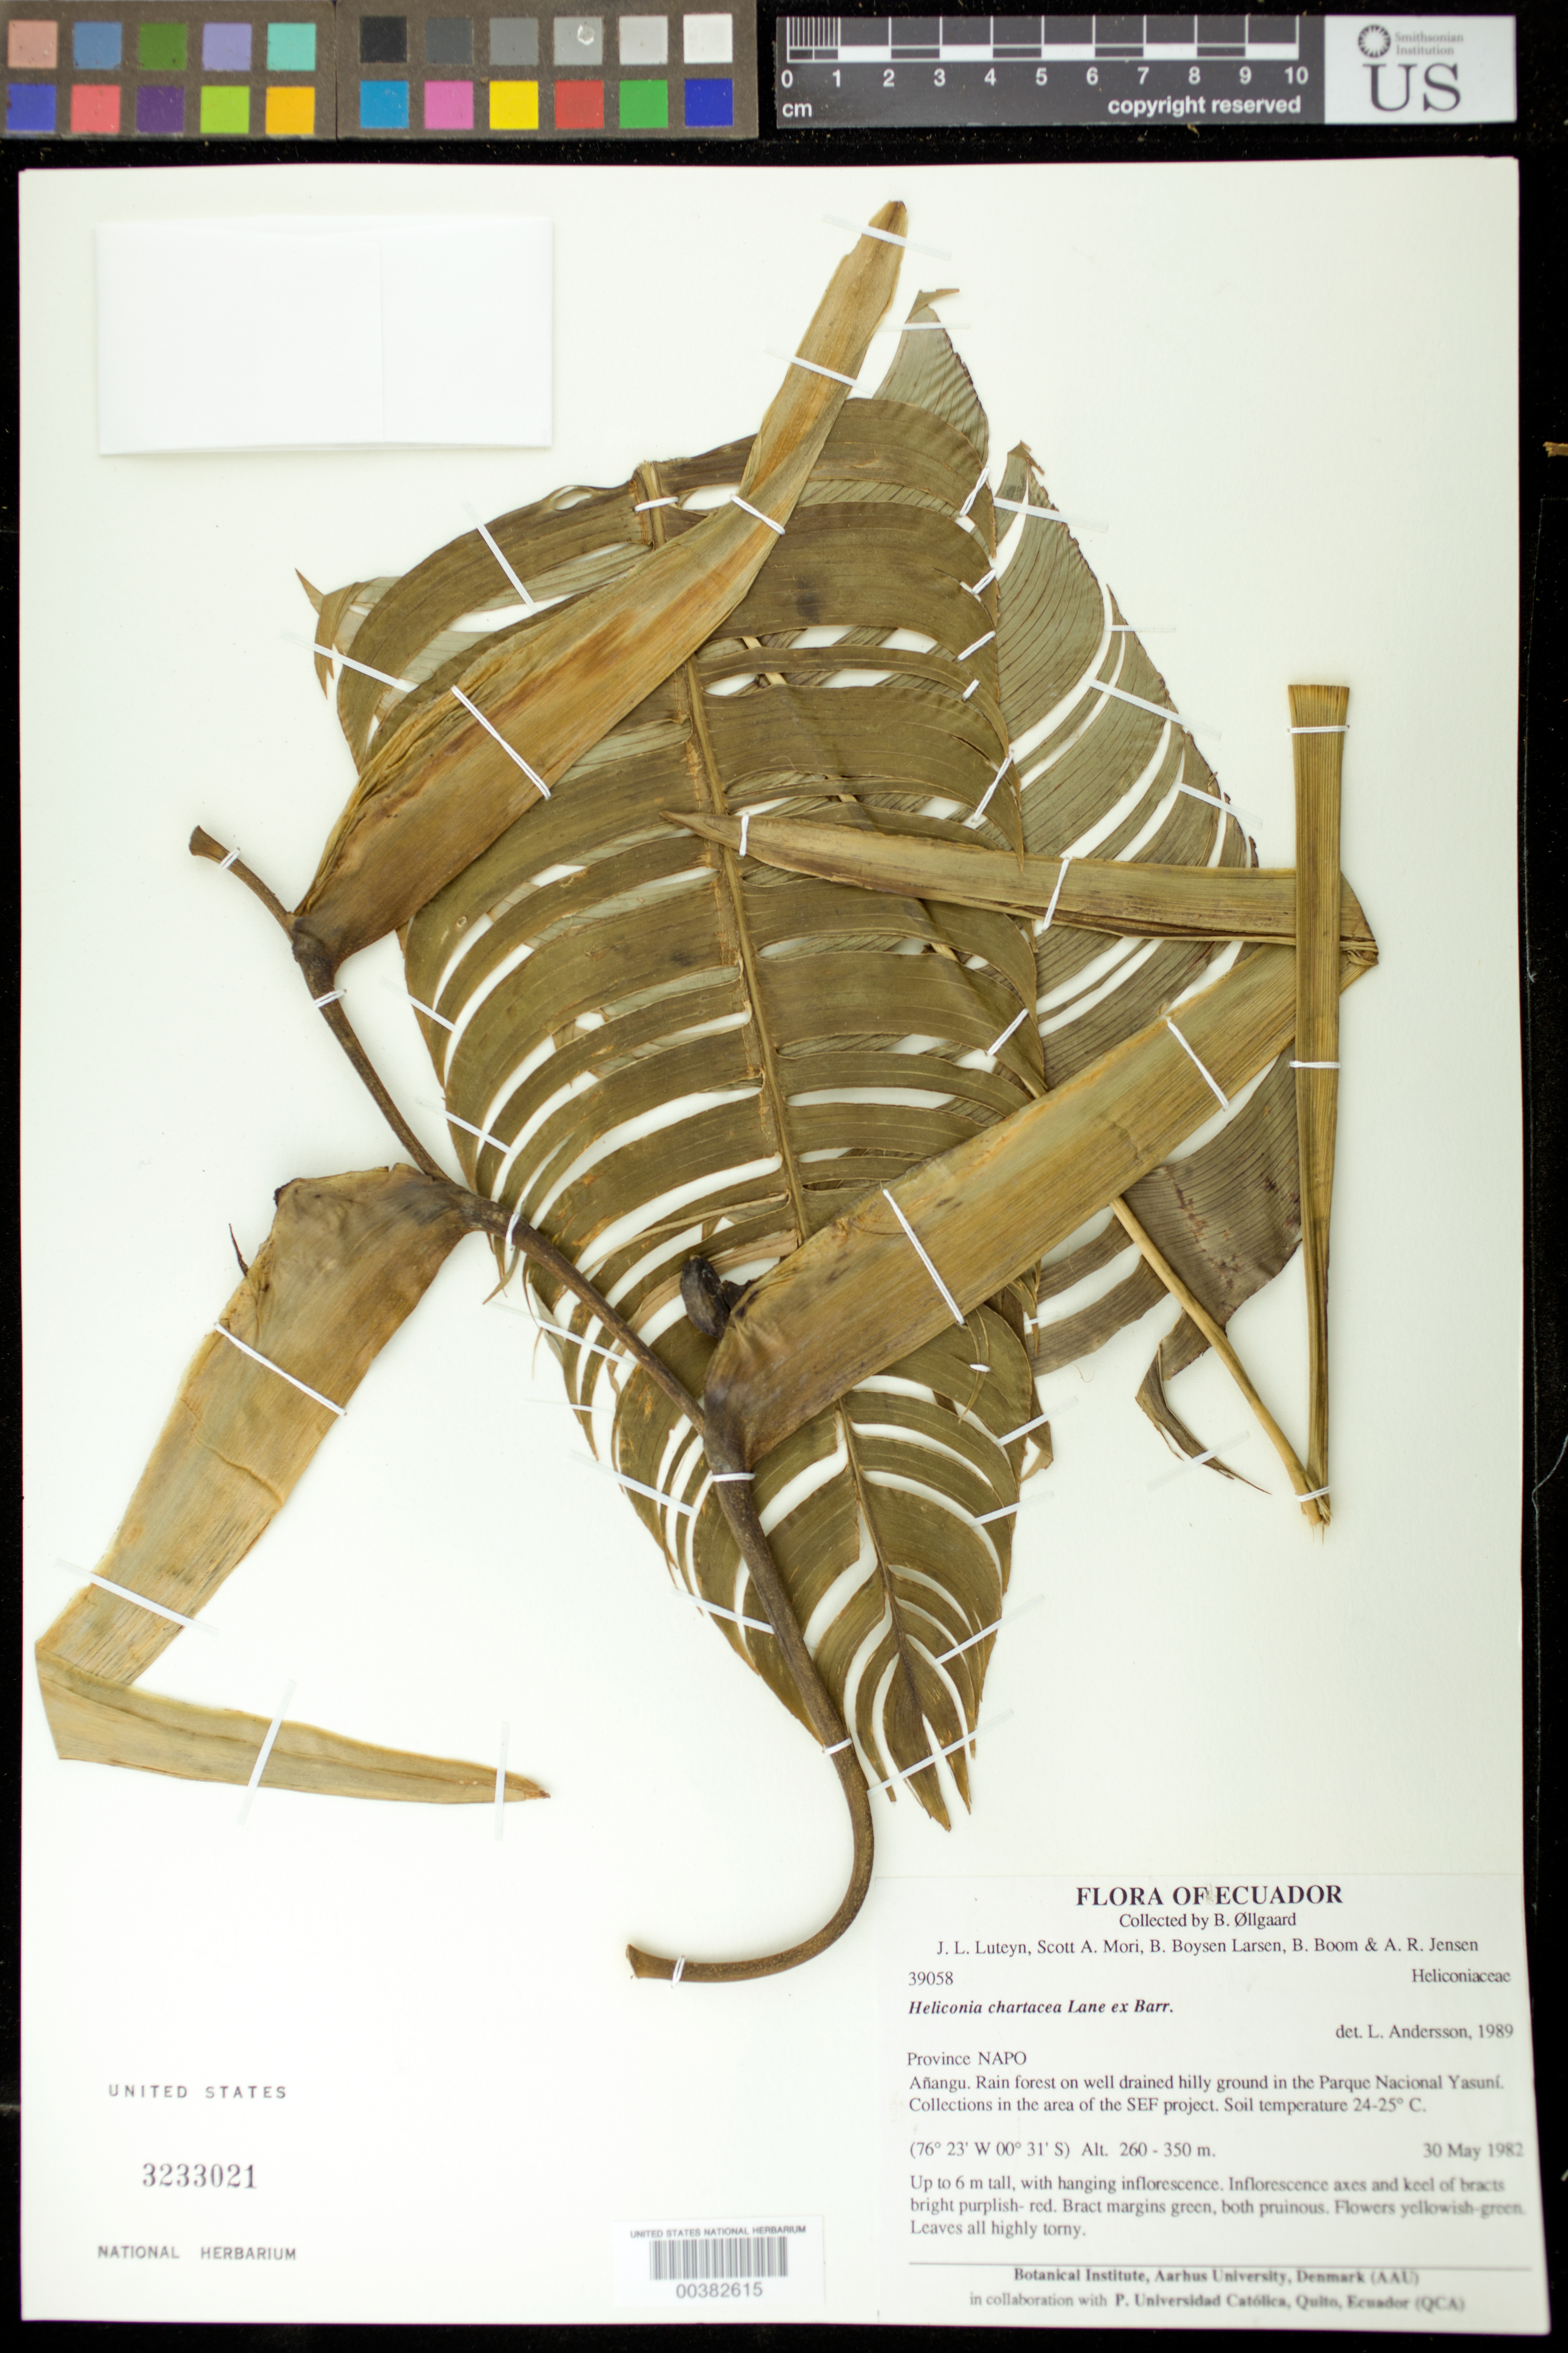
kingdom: Plantae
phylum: Tracheophyta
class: Liliopsida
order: Zingiberales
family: Heliconiaceae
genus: Heliconia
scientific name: Heliconia chartacea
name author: Lane ex Barreiros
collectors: J. L. Luteyn, S. Mori, B. Larsen, B. M. Boom & A. R. Jensen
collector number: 39058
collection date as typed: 30 May 1982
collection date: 1982-05-30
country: Ecuador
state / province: Napo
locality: Anangu; Parque Nacional Yasuni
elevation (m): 260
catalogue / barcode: US 3233021